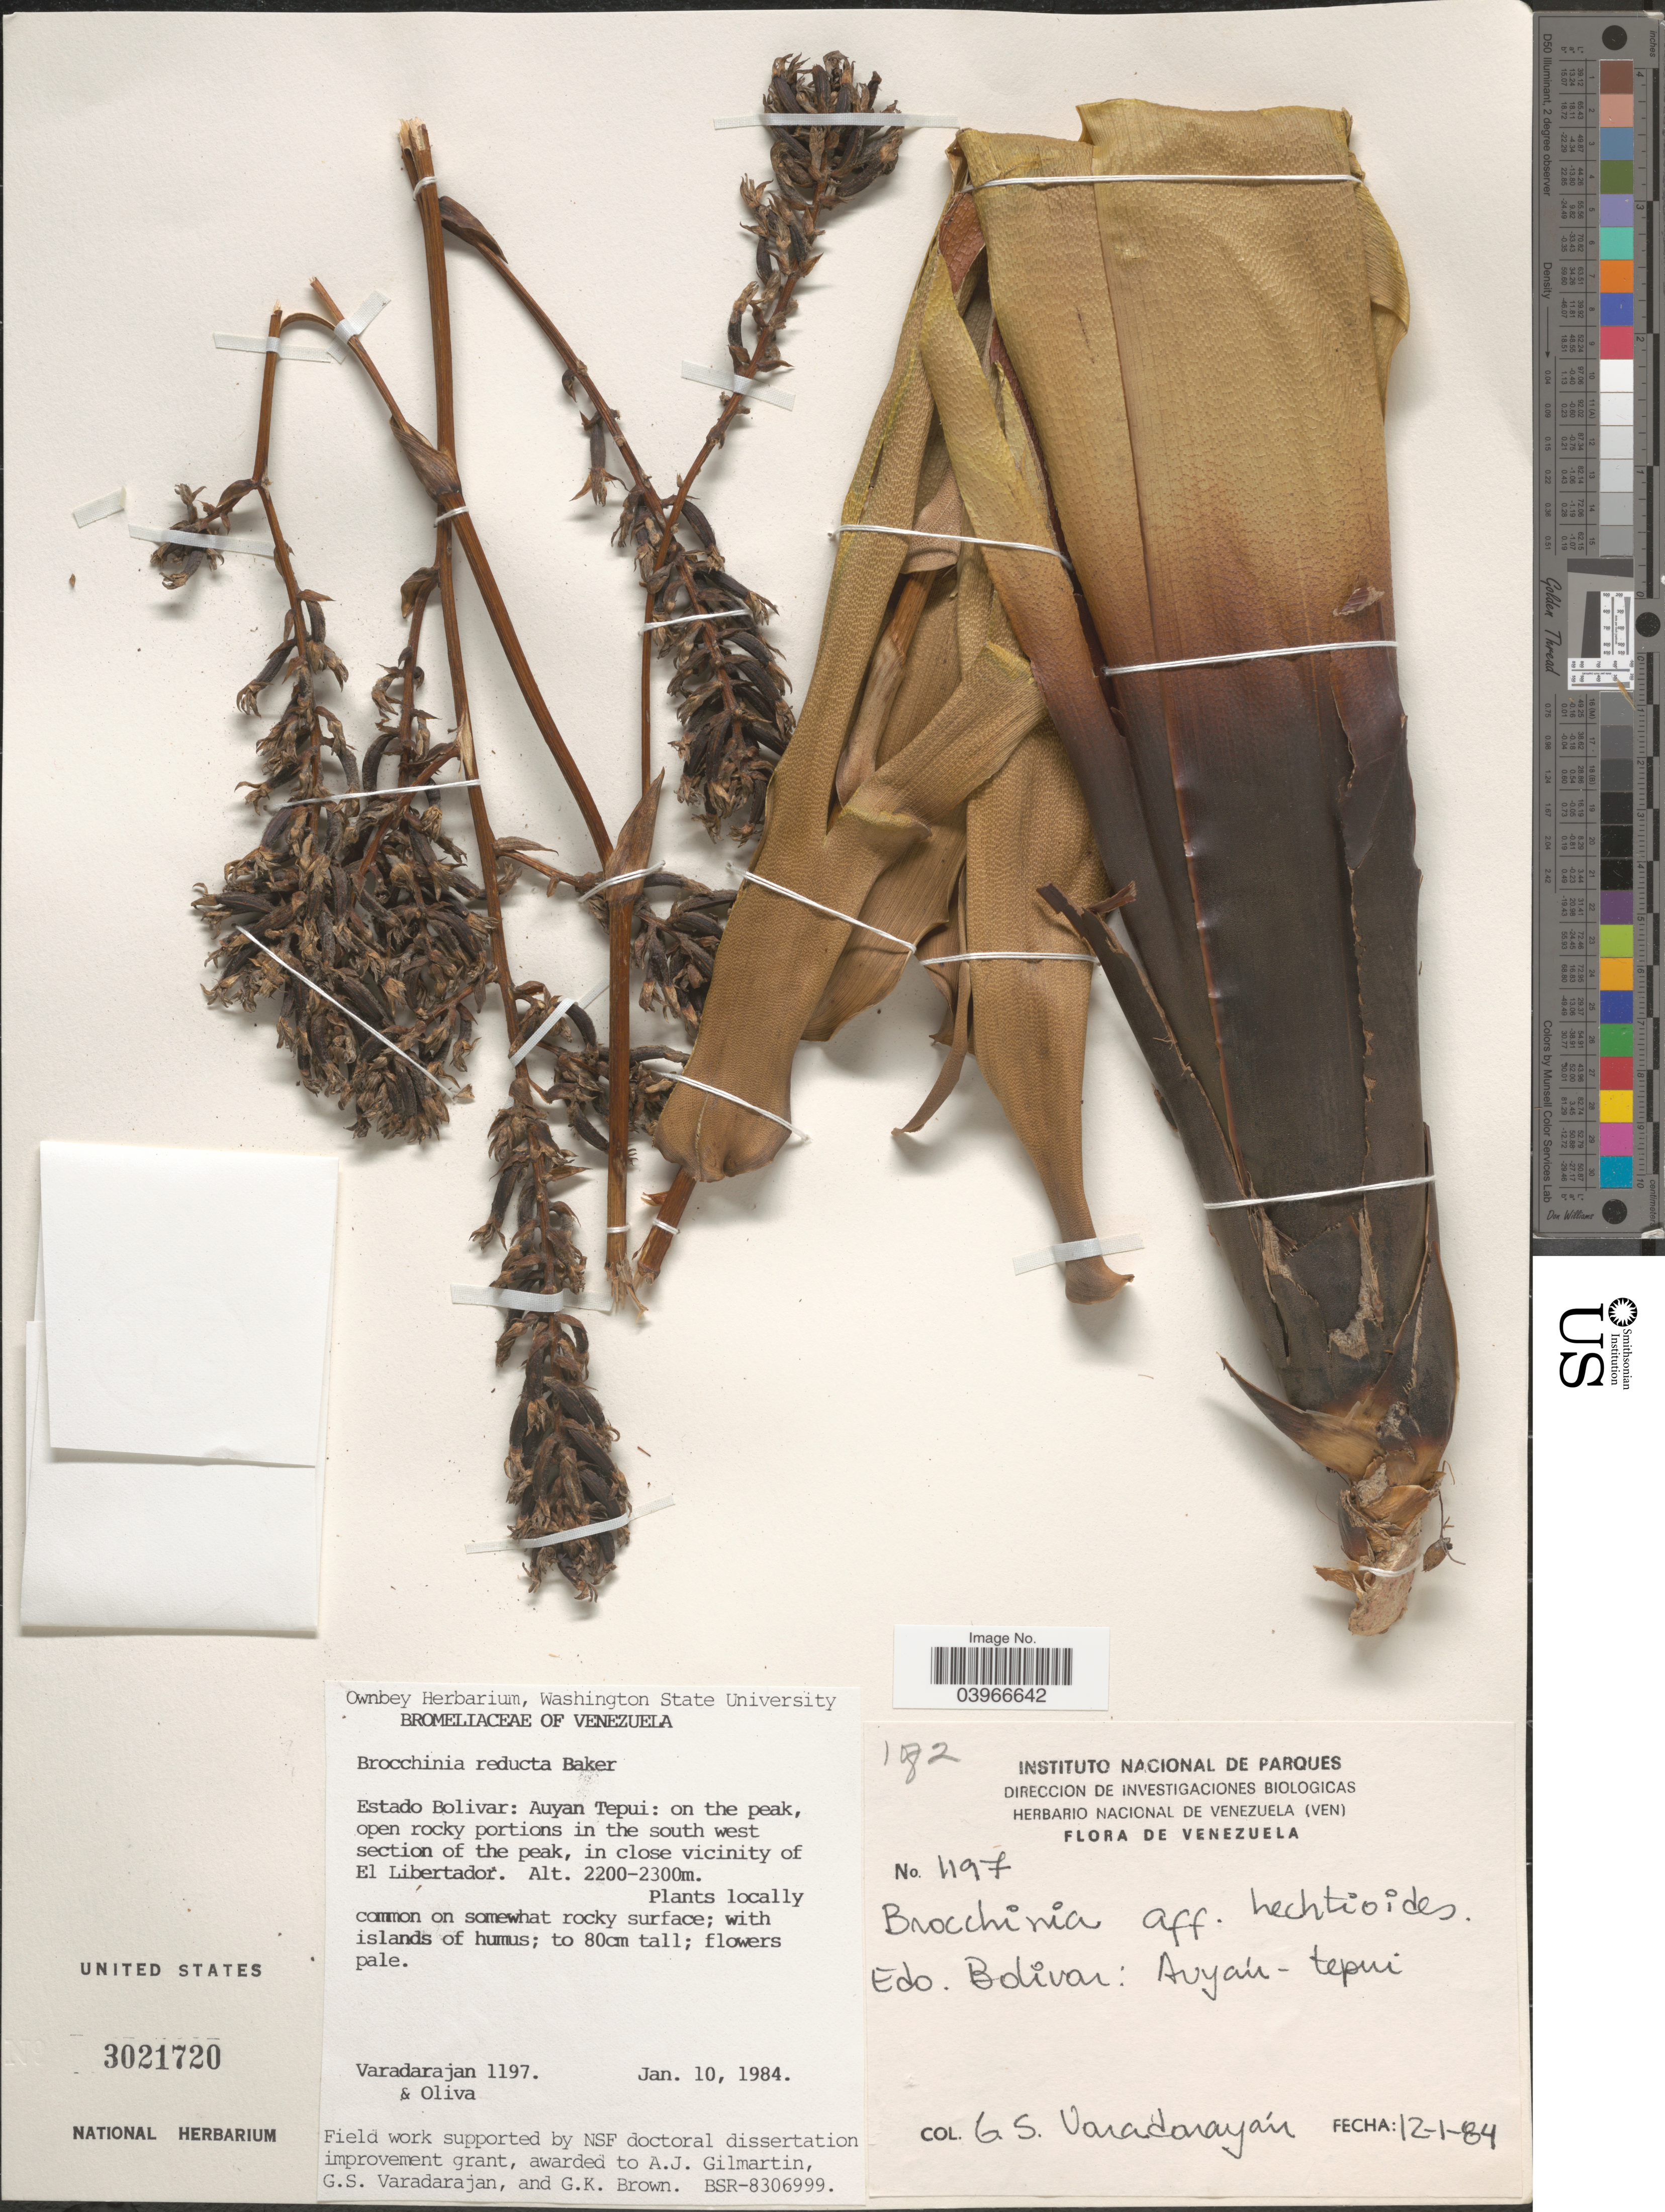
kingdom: Plantae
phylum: Tracheophyta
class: Liliopsida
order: Poales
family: Bromeliaceae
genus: Brocchinia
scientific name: Brocchinia reducta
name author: Baker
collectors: G. S. Varadarajan & -. Oliva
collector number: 1197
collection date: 1984-01-10/1984-01-12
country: Venezuela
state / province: Bolivar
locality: Auyán-tepui: on the peak, open rocky portions in the south west section of the peak, in close vicinity of El Libertador.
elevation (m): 2200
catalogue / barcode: US 3021720